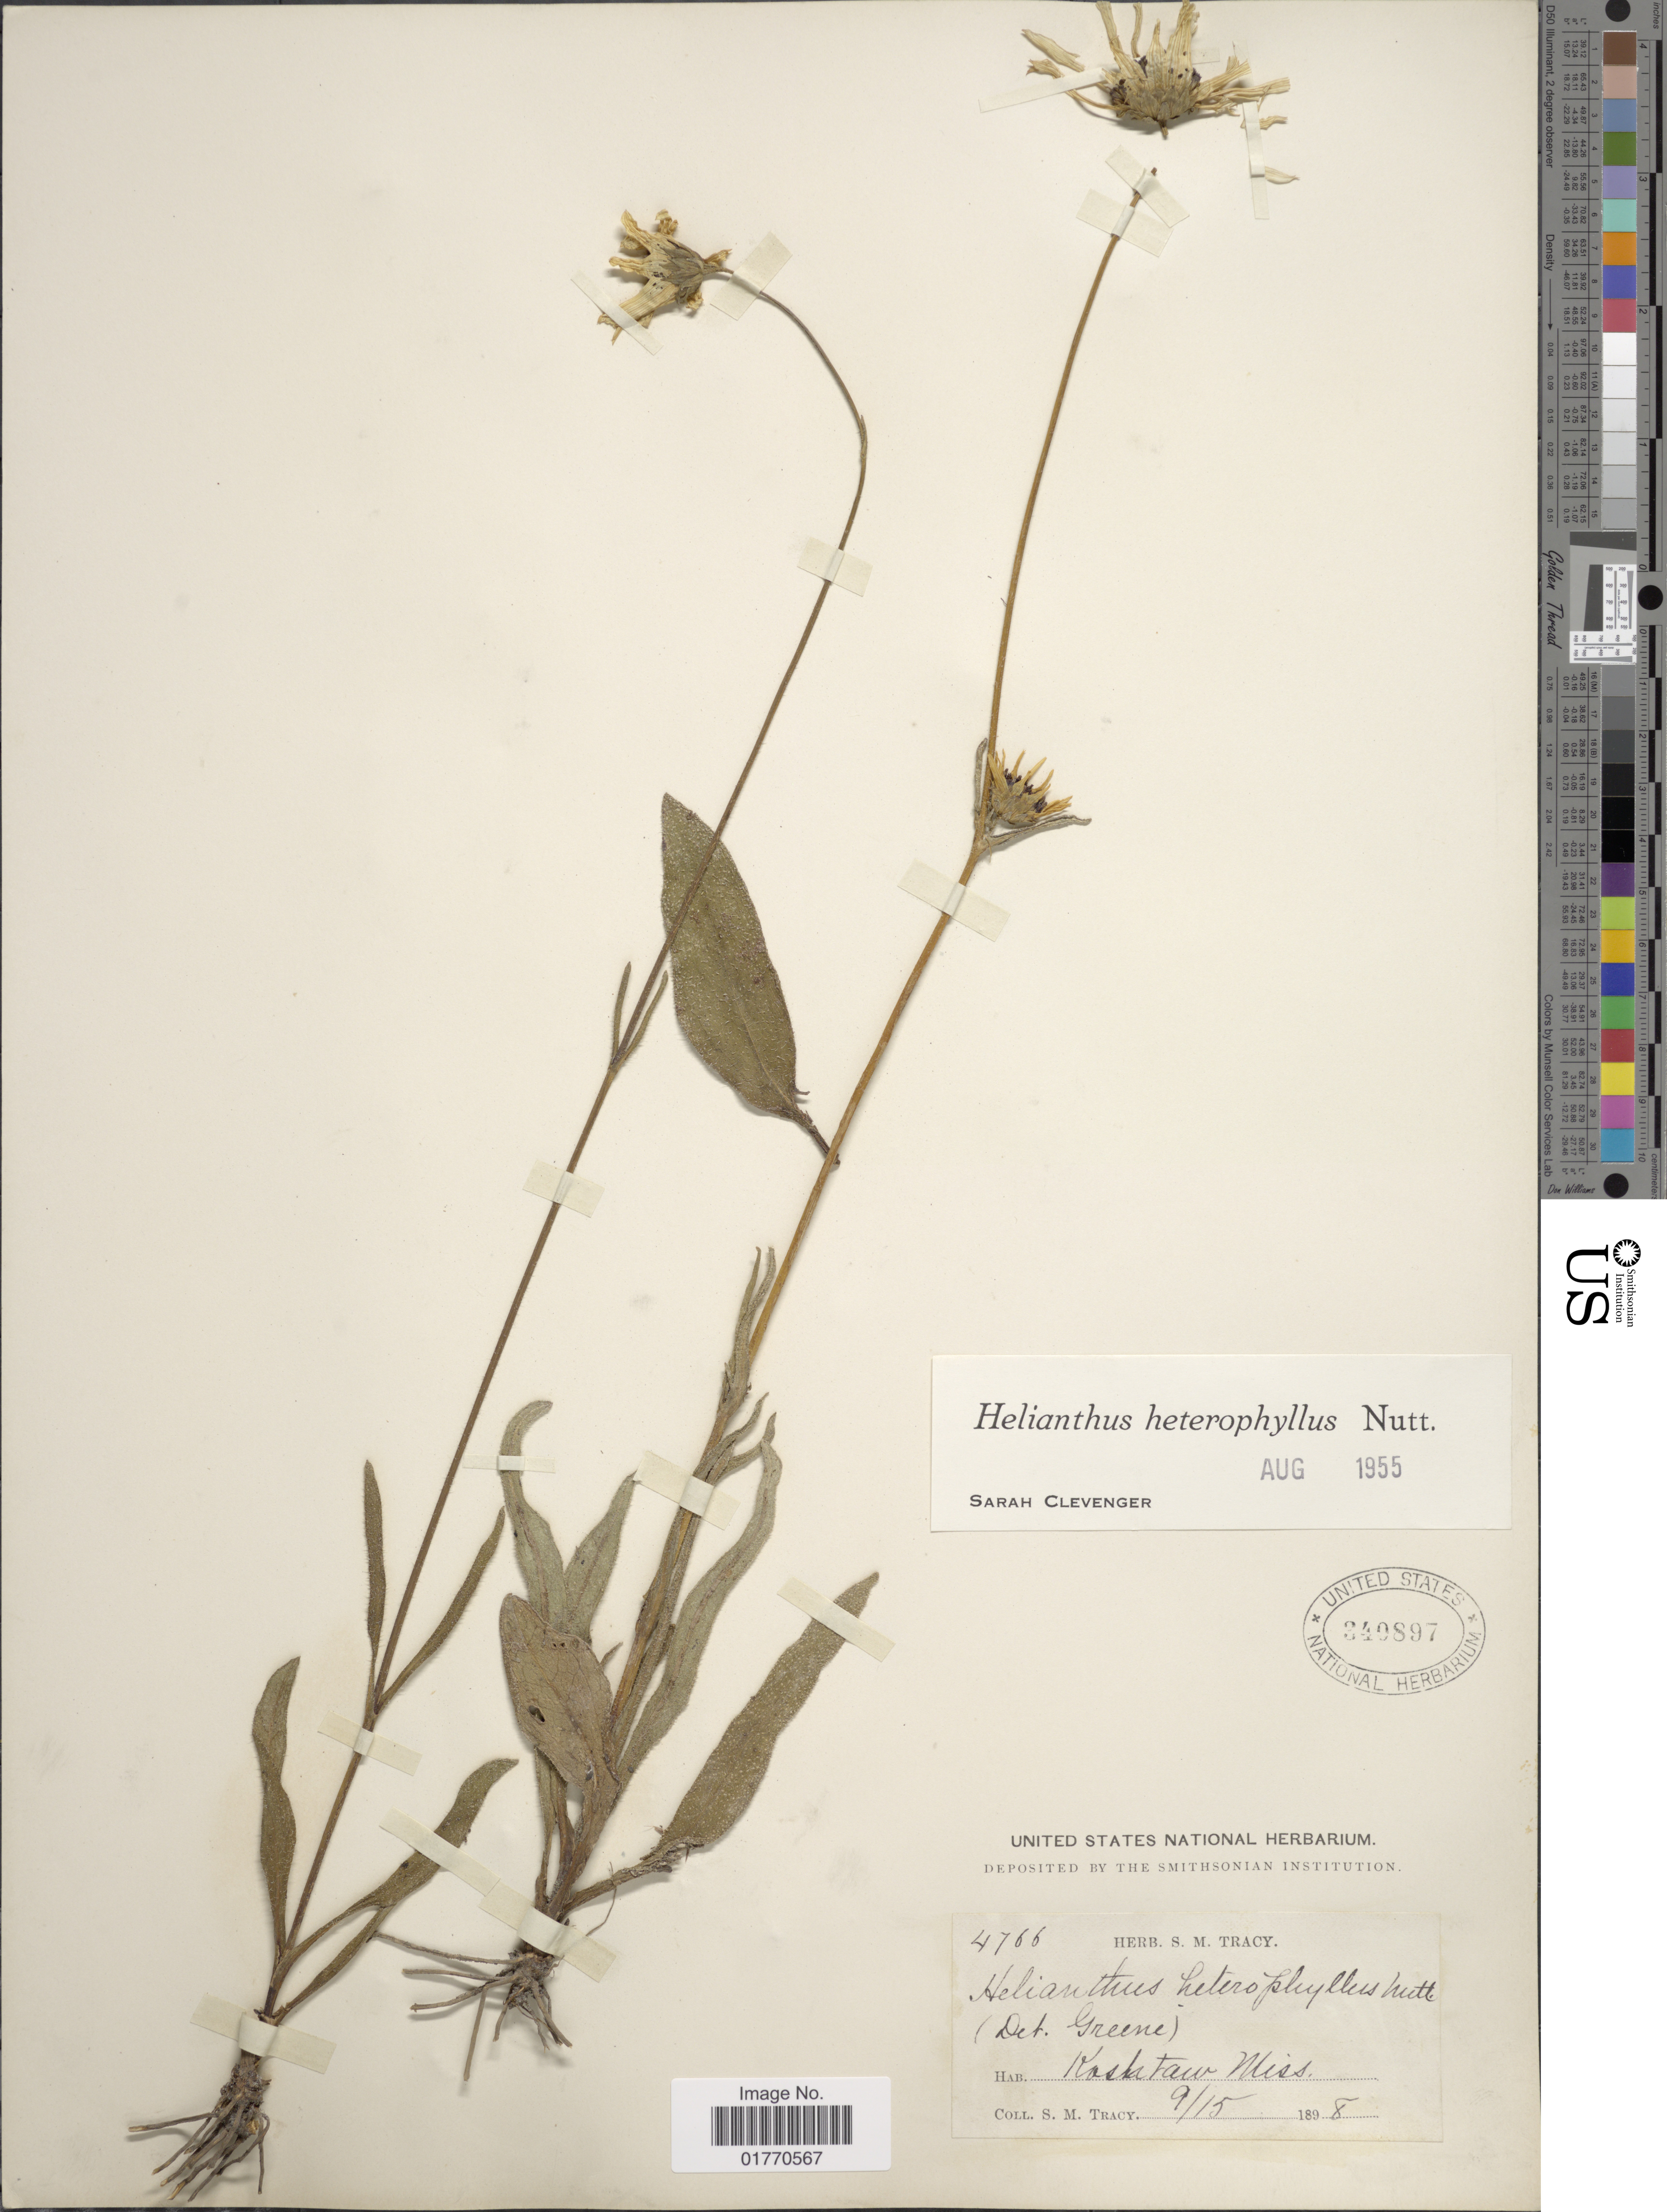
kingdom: Plantae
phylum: Tracheophyta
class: Magnoliopsida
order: Asterales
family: Asteraceae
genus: Helianthus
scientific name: Helianthus heterophyllus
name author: Nutt.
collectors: S. M. Tracy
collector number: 4766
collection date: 1898-09-15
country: United States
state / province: Mississippi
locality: Koshtaw Miss.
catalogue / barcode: US 340897